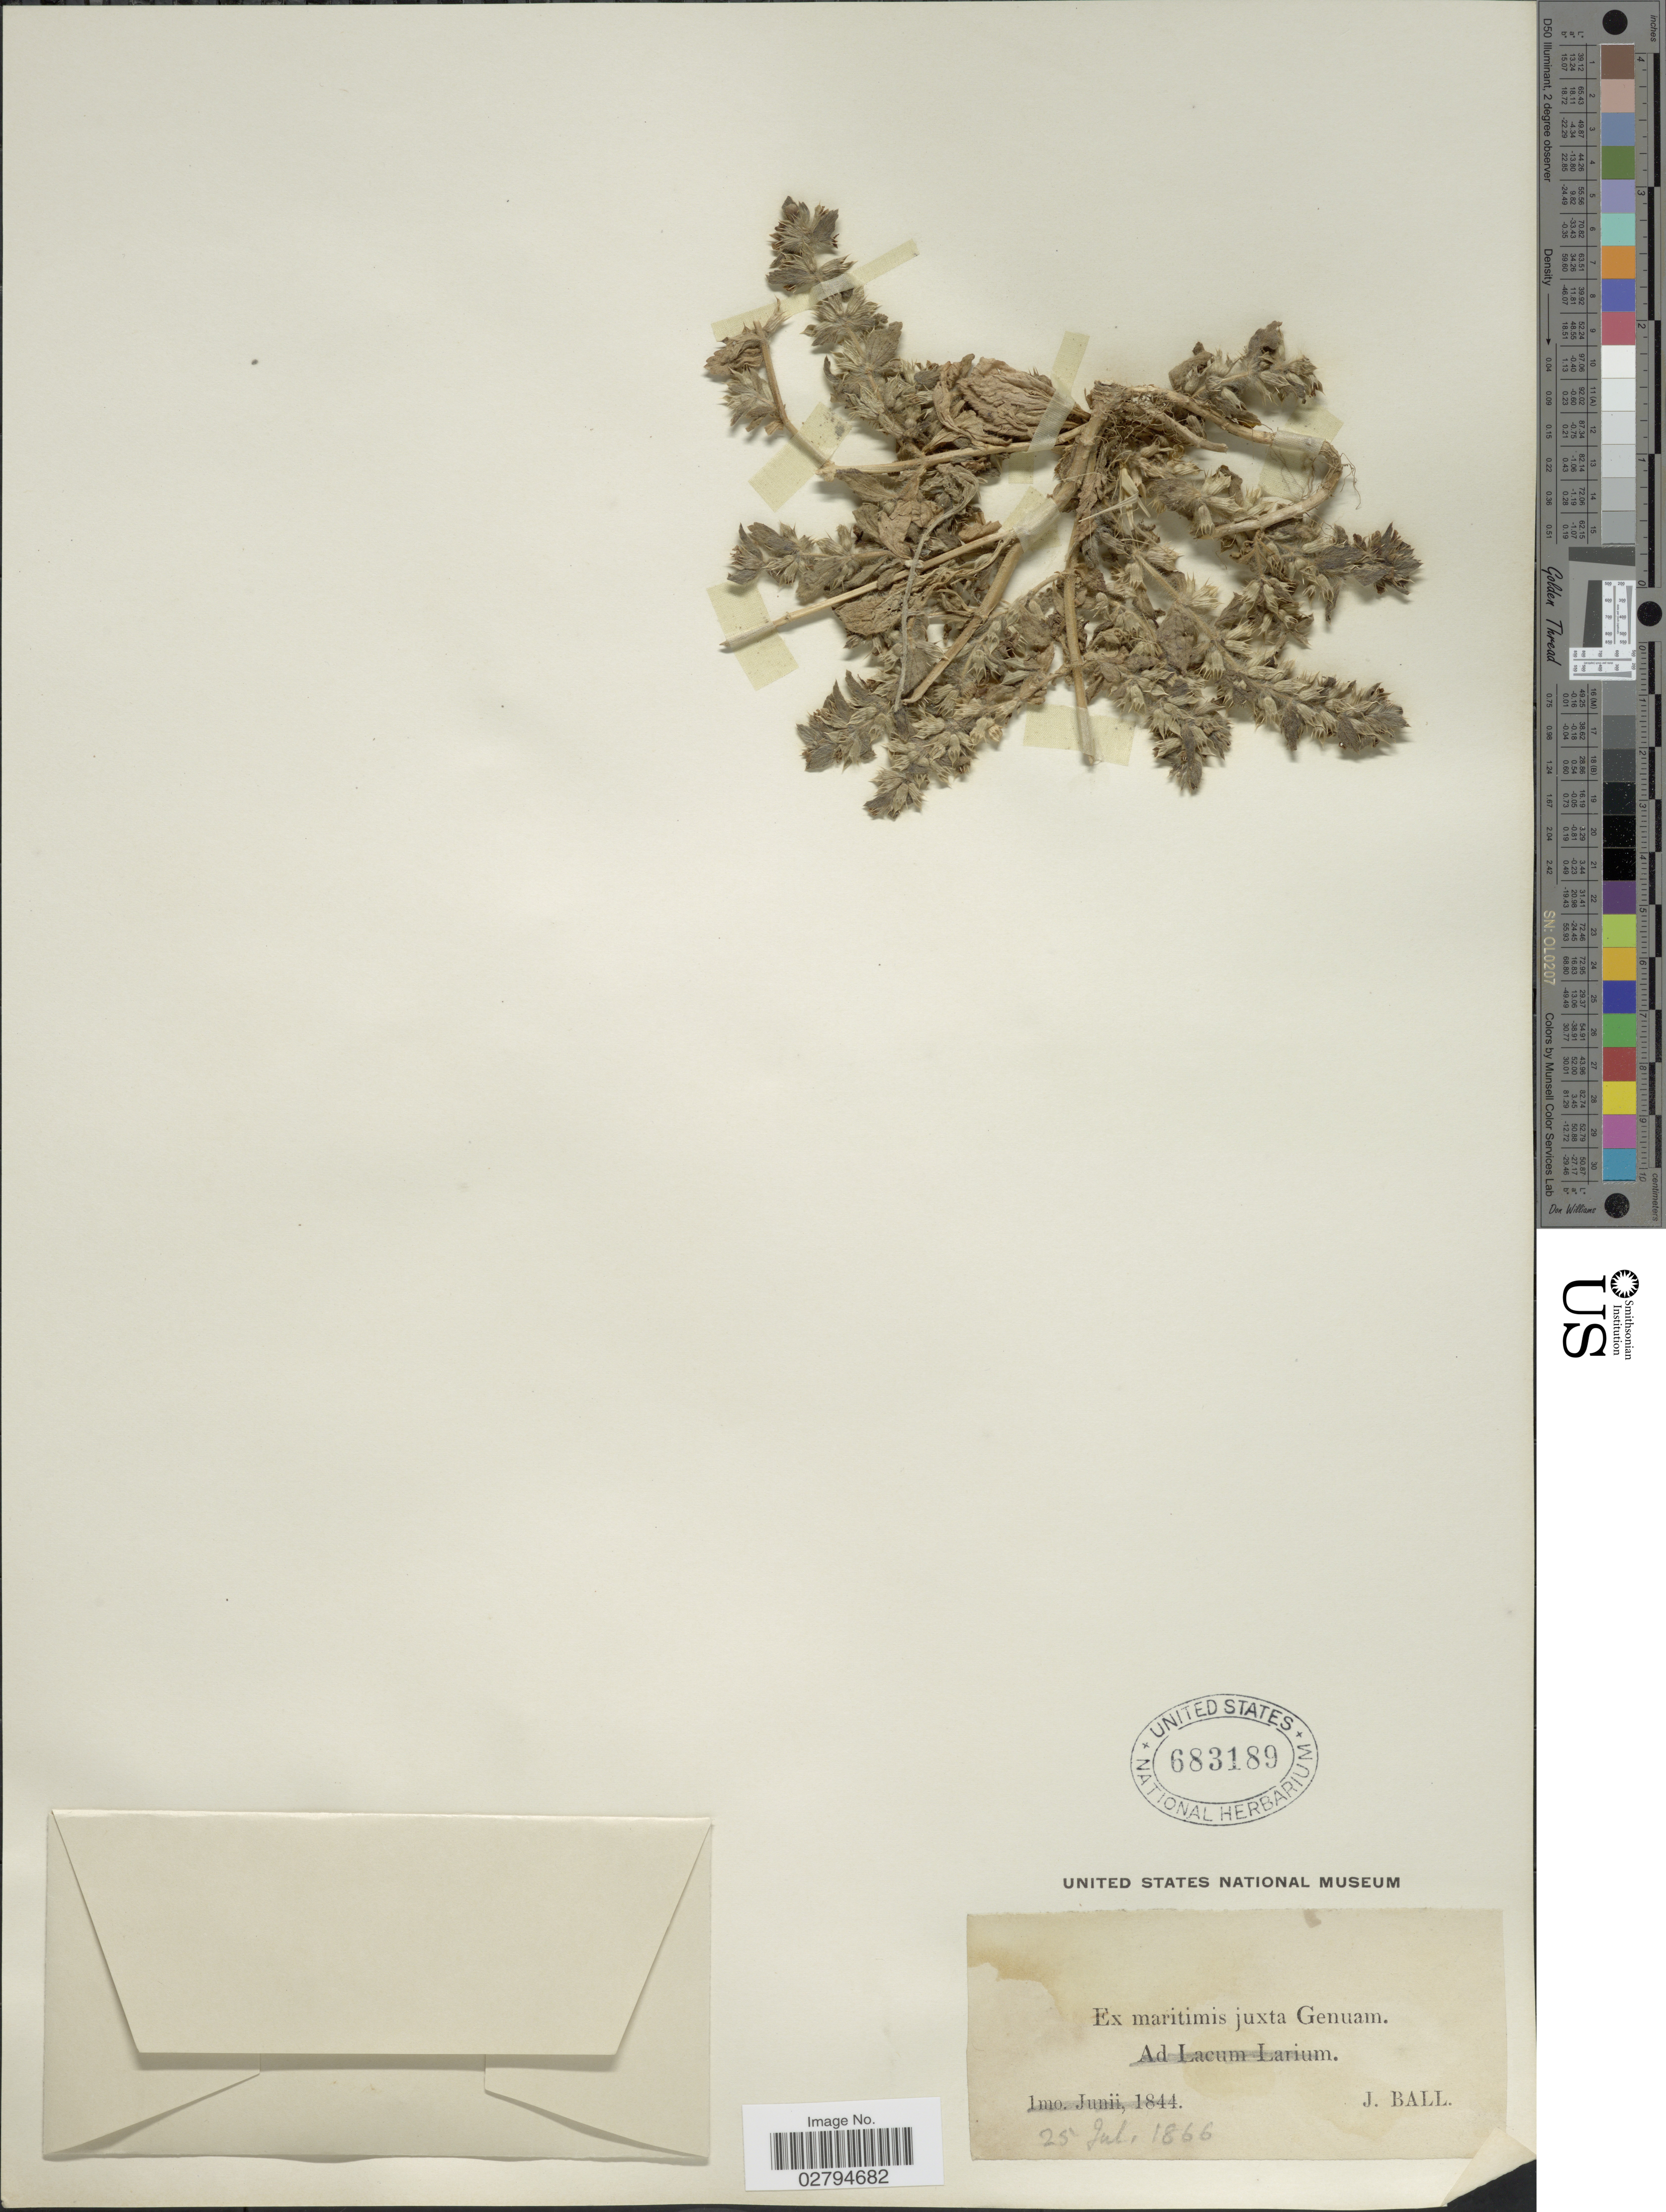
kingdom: Plantae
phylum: Tracheophyta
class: Magnoliopsida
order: Lamiales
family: Lamiaceae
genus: Galeopsis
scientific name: Galeopsis sp.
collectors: J. Ball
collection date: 1866-07-25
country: Italy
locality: Maritimis juxta Genuam.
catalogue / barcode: US 683189